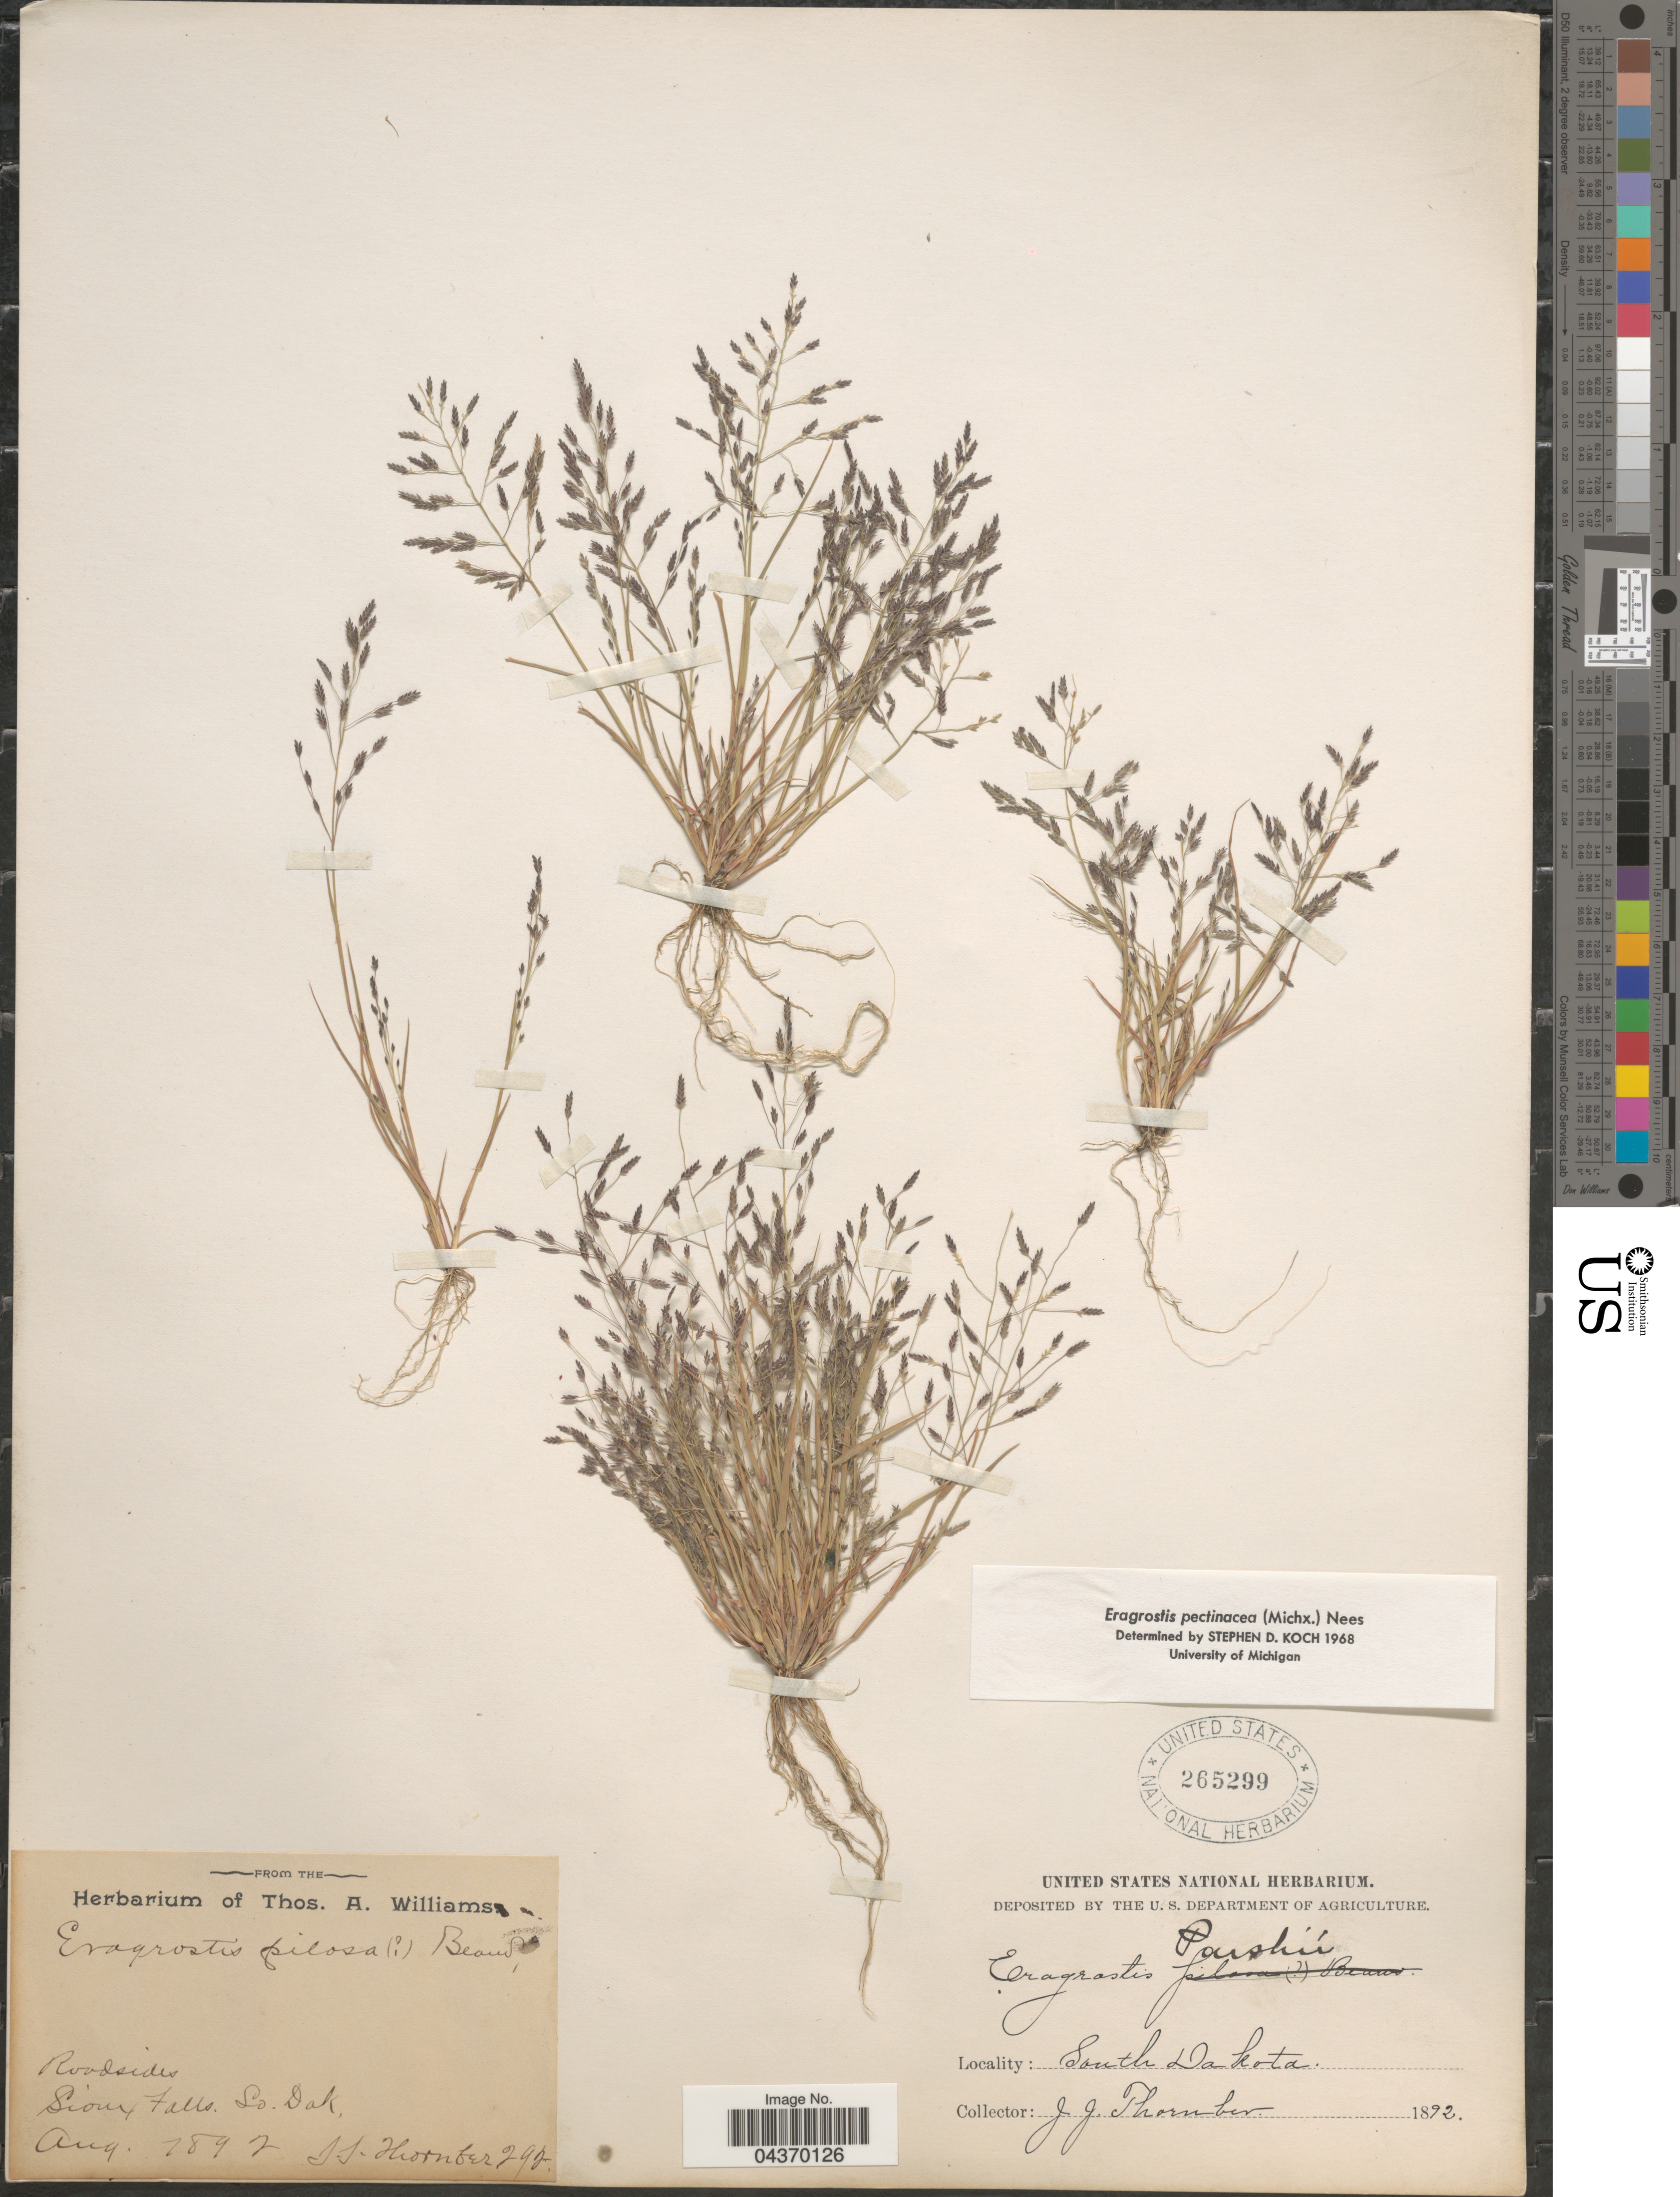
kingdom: Plantae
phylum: Tracheophyta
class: Liliopsida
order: Poales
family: Poaceae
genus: Eragrostis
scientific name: Eragrostis pectinacea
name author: (Michx.) Nees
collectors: J. Thornber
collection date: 1892-08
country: United States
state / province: South Dakota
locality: Sioux Falls.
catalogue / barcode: US 265299